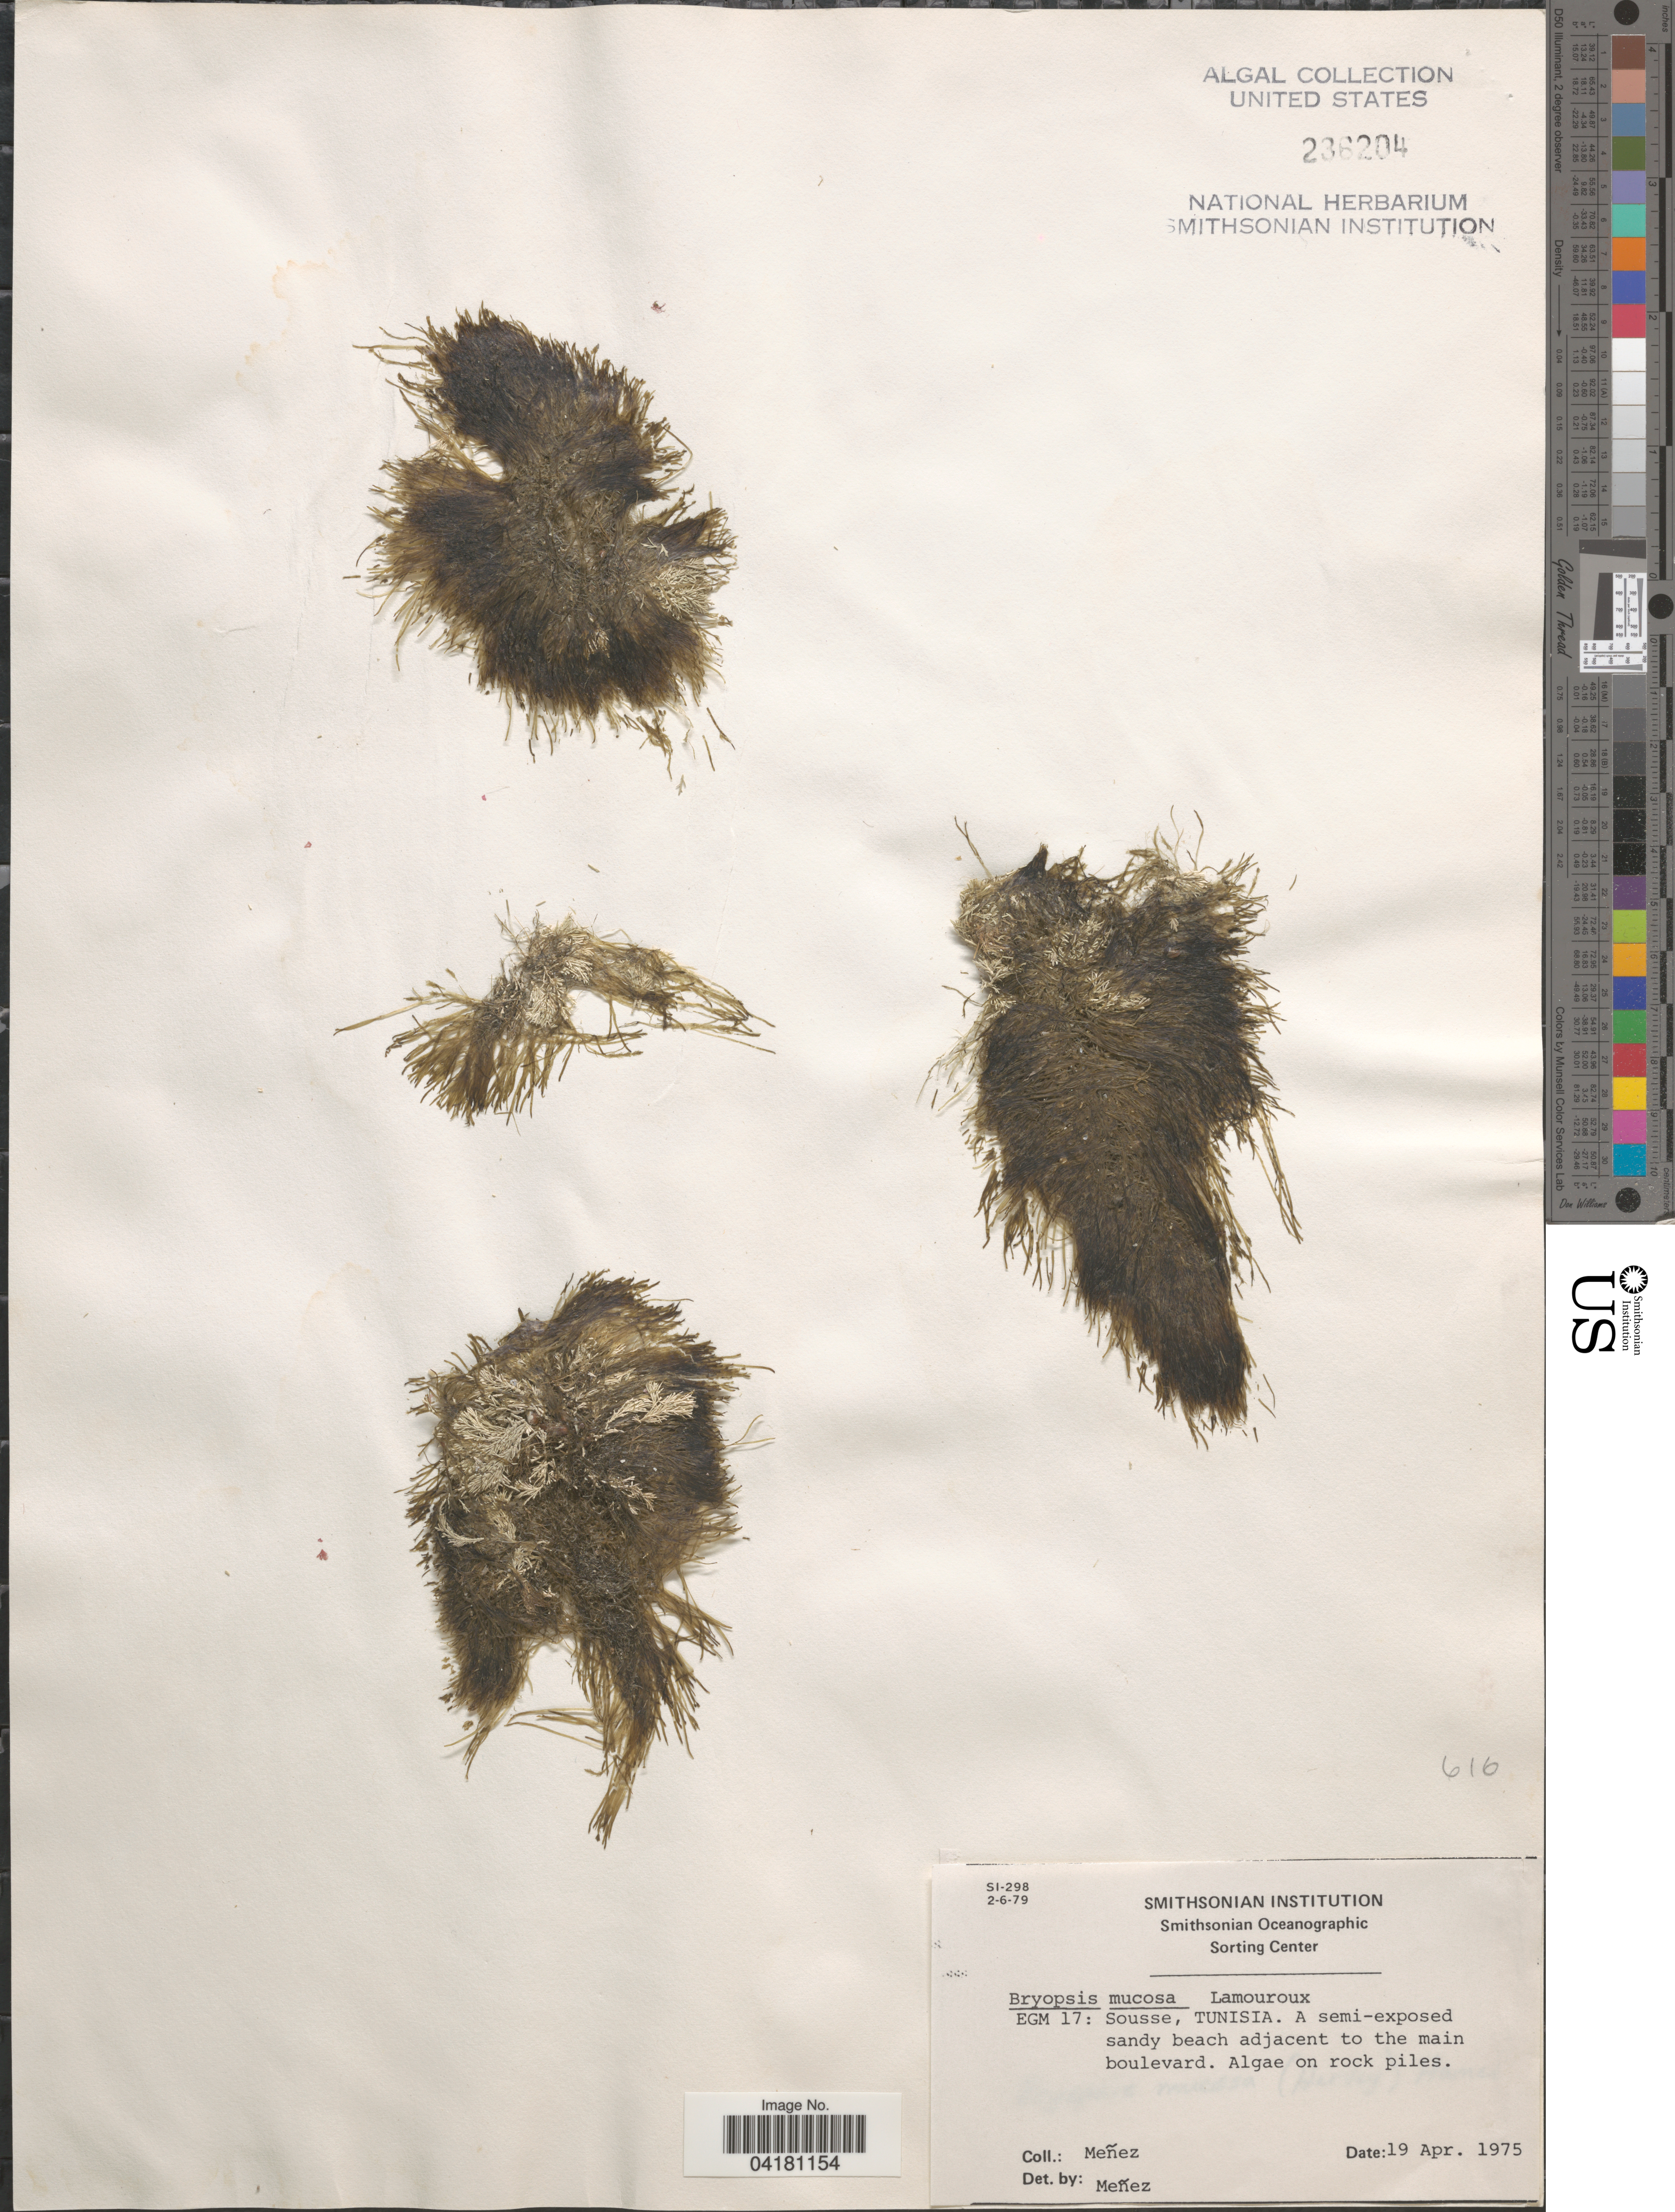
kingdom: Plantae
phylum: Chlorophyta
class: Ulvophyceae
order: Bryopsidales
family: Bryopsidaceae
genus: Bryopsis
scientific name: Bryopsis muscosa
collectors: Menez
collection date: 1975-04-19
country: Tunisia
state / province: Sousse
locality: EGM 17: A semi-exposed sandy beach adjacent to the main boulevard. Algae on rock piles.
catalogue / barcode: US 236204